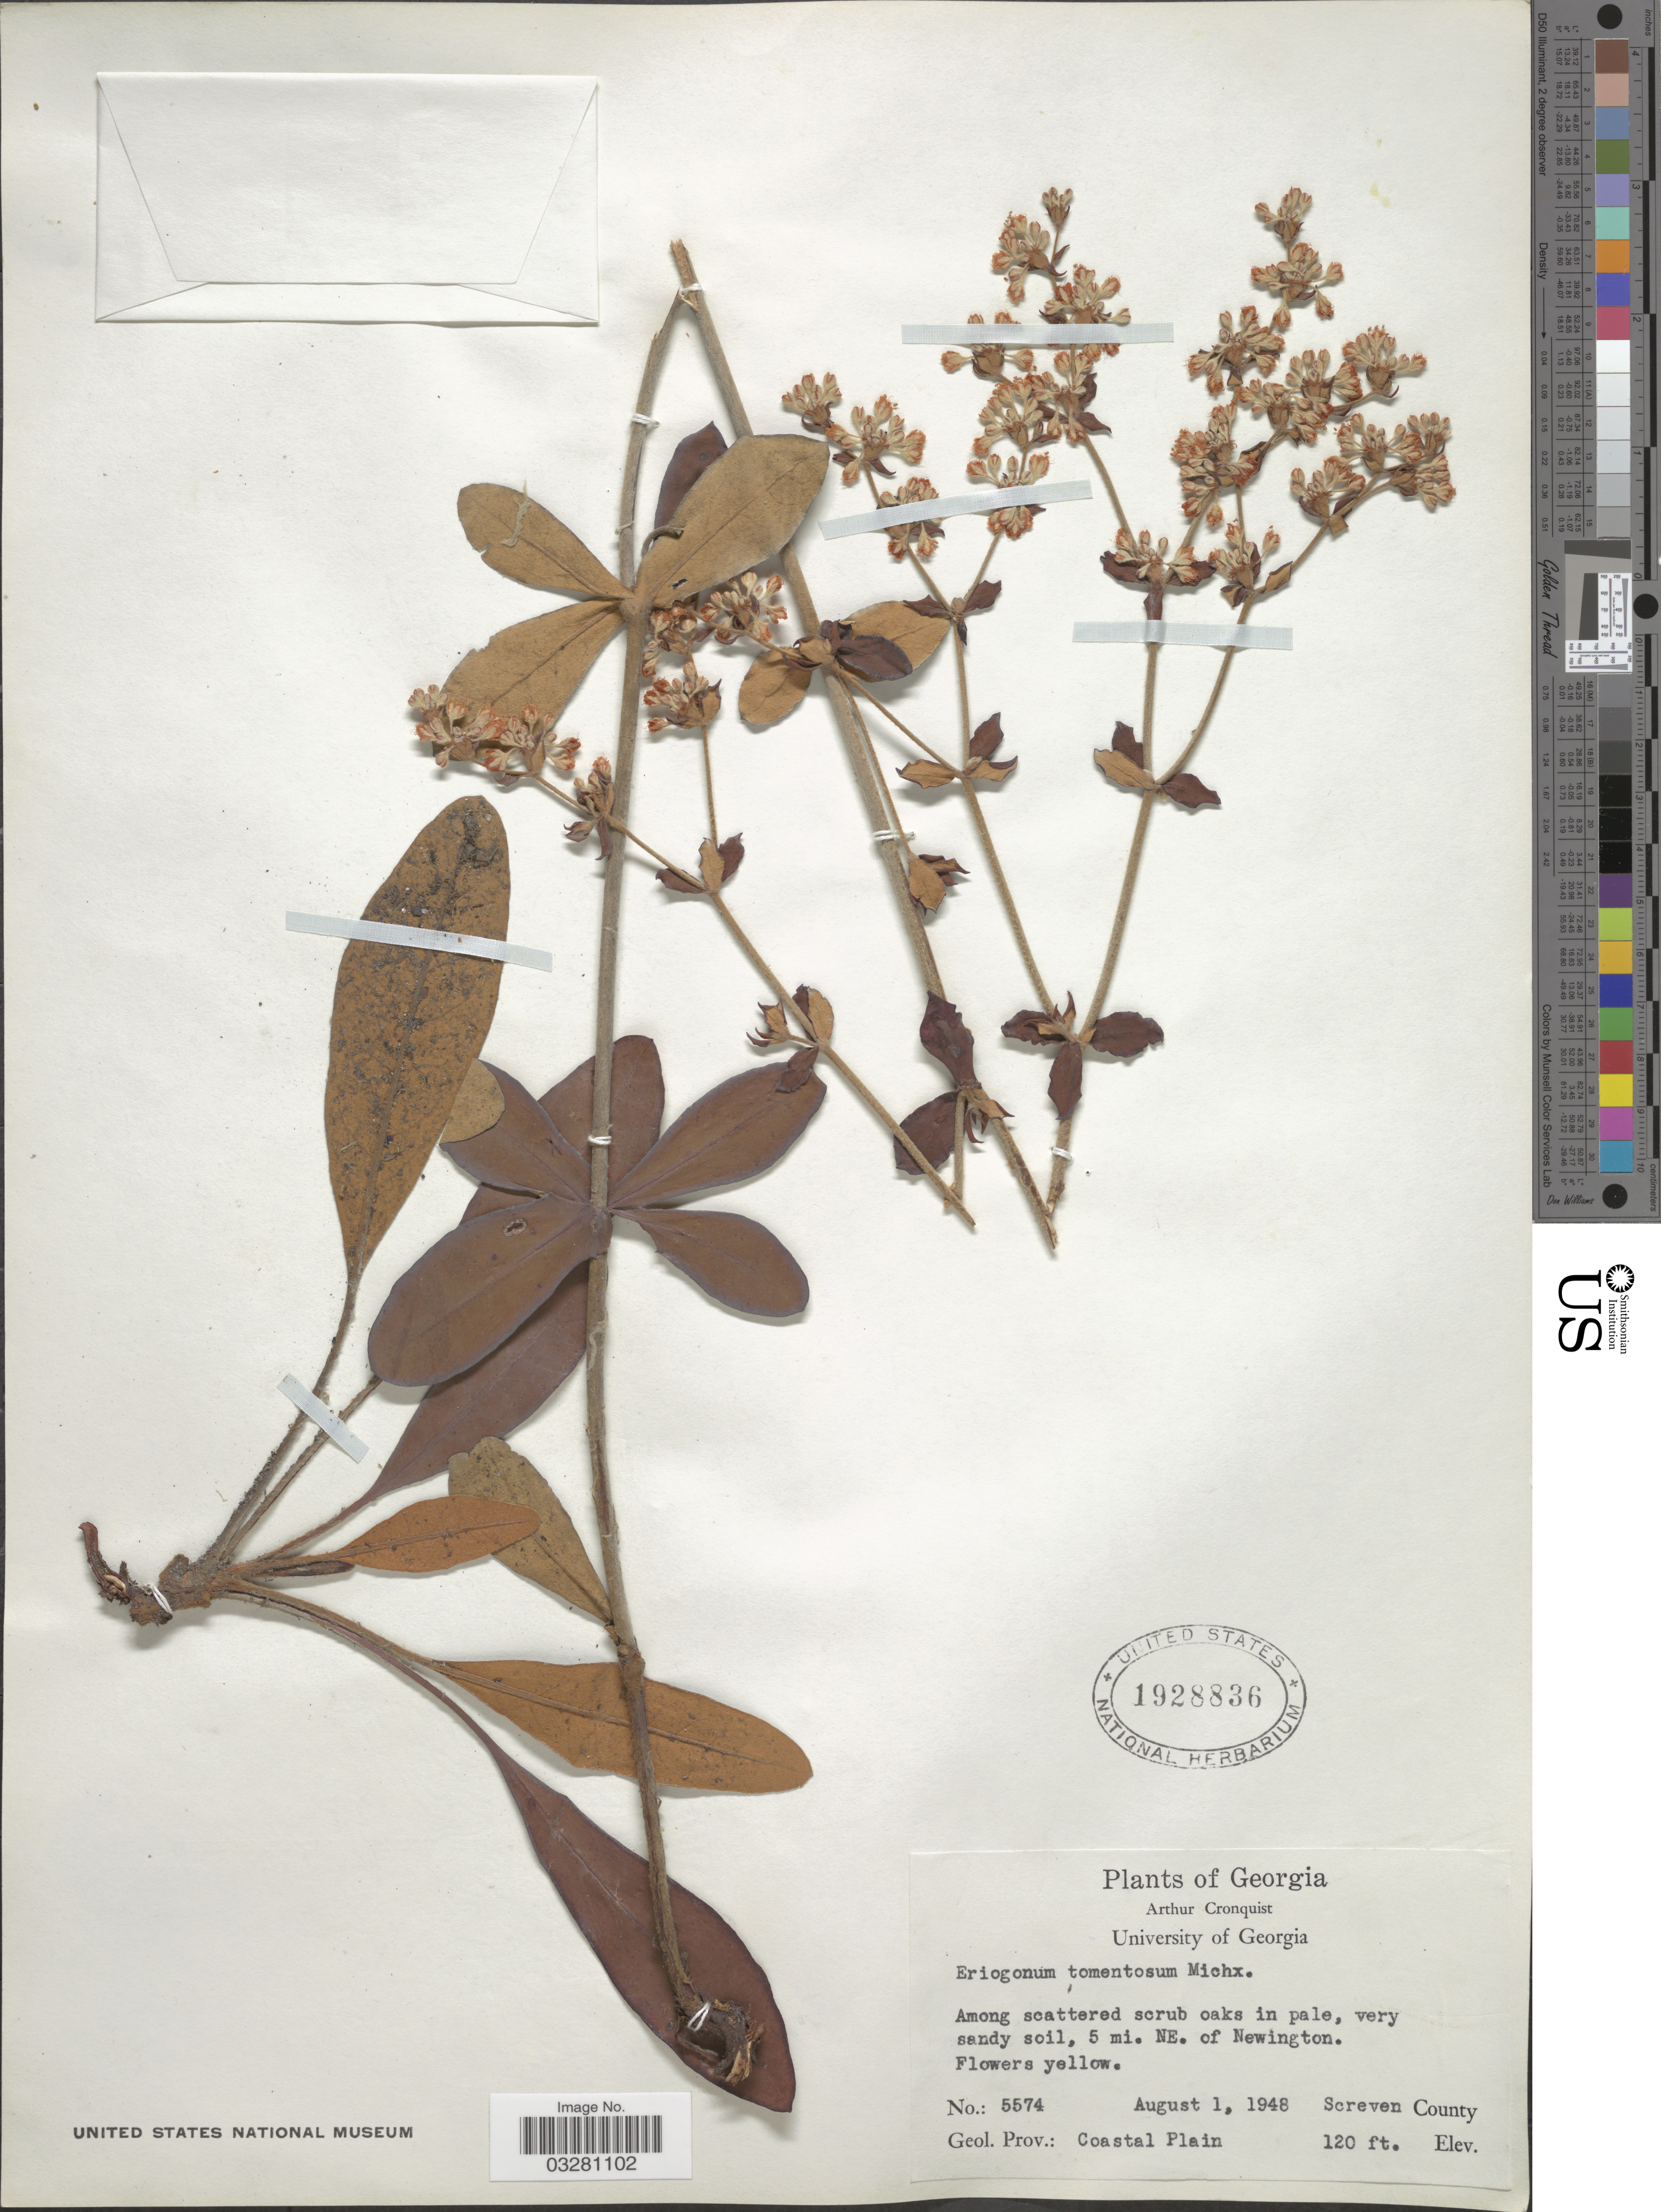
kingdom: Plantae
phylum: Tracheophyta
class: Magnoliopsida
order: Caryophyllales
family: Polygonaceae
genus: Eriogonum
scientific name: Eriogonum tomentosum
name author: Michx.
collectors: A. J. Cronquist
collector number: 5574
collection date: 1948-08-01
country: United States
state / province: Georgia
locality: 5 mi. NE. of Newington. Screven County. Geol. Prov.: Coastal Plain.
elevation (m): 37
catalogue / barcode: US 1928836